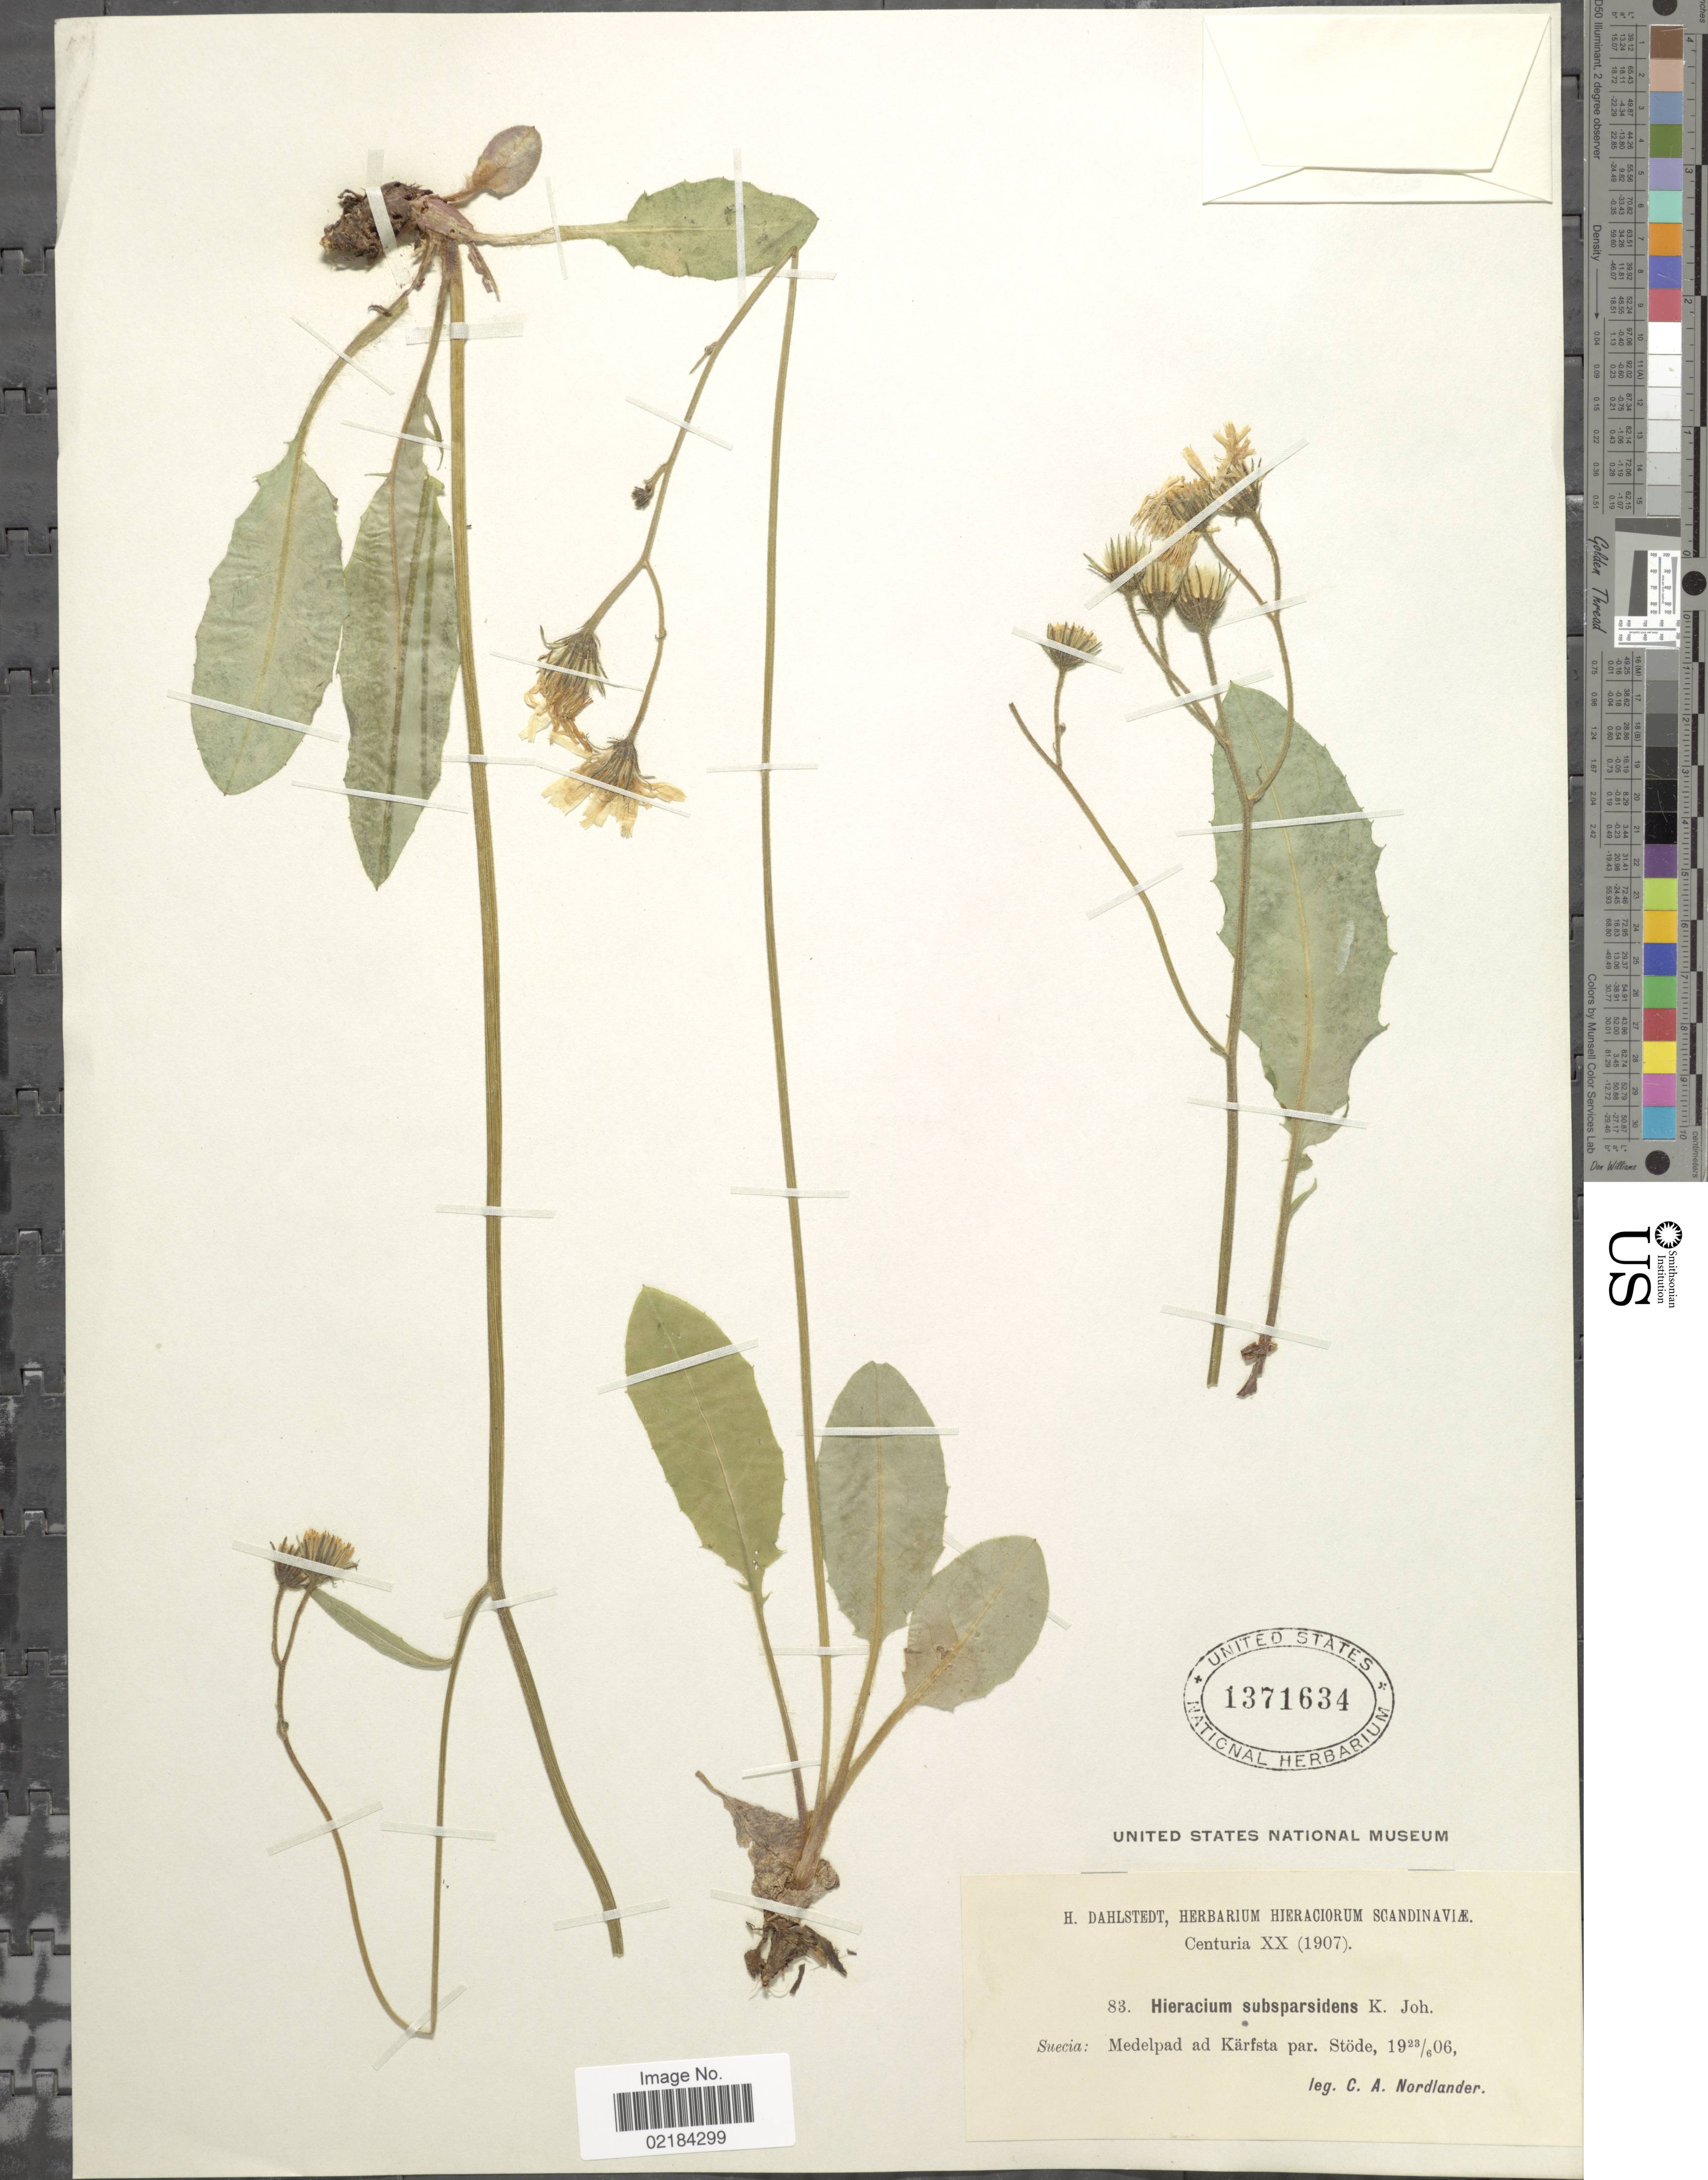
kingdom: Plantae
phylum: Tracheophyta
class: Magnoliopsida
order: Asterales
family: Asteraceae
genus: Hieracium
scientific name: Hieracium subsparsidens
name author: Johanss.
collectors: C. Nordlander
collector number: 83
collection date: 1906-06-23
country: Sweden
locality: Suecia: Medelpad ad Karfsta par. Stode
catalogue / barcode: US 1371634